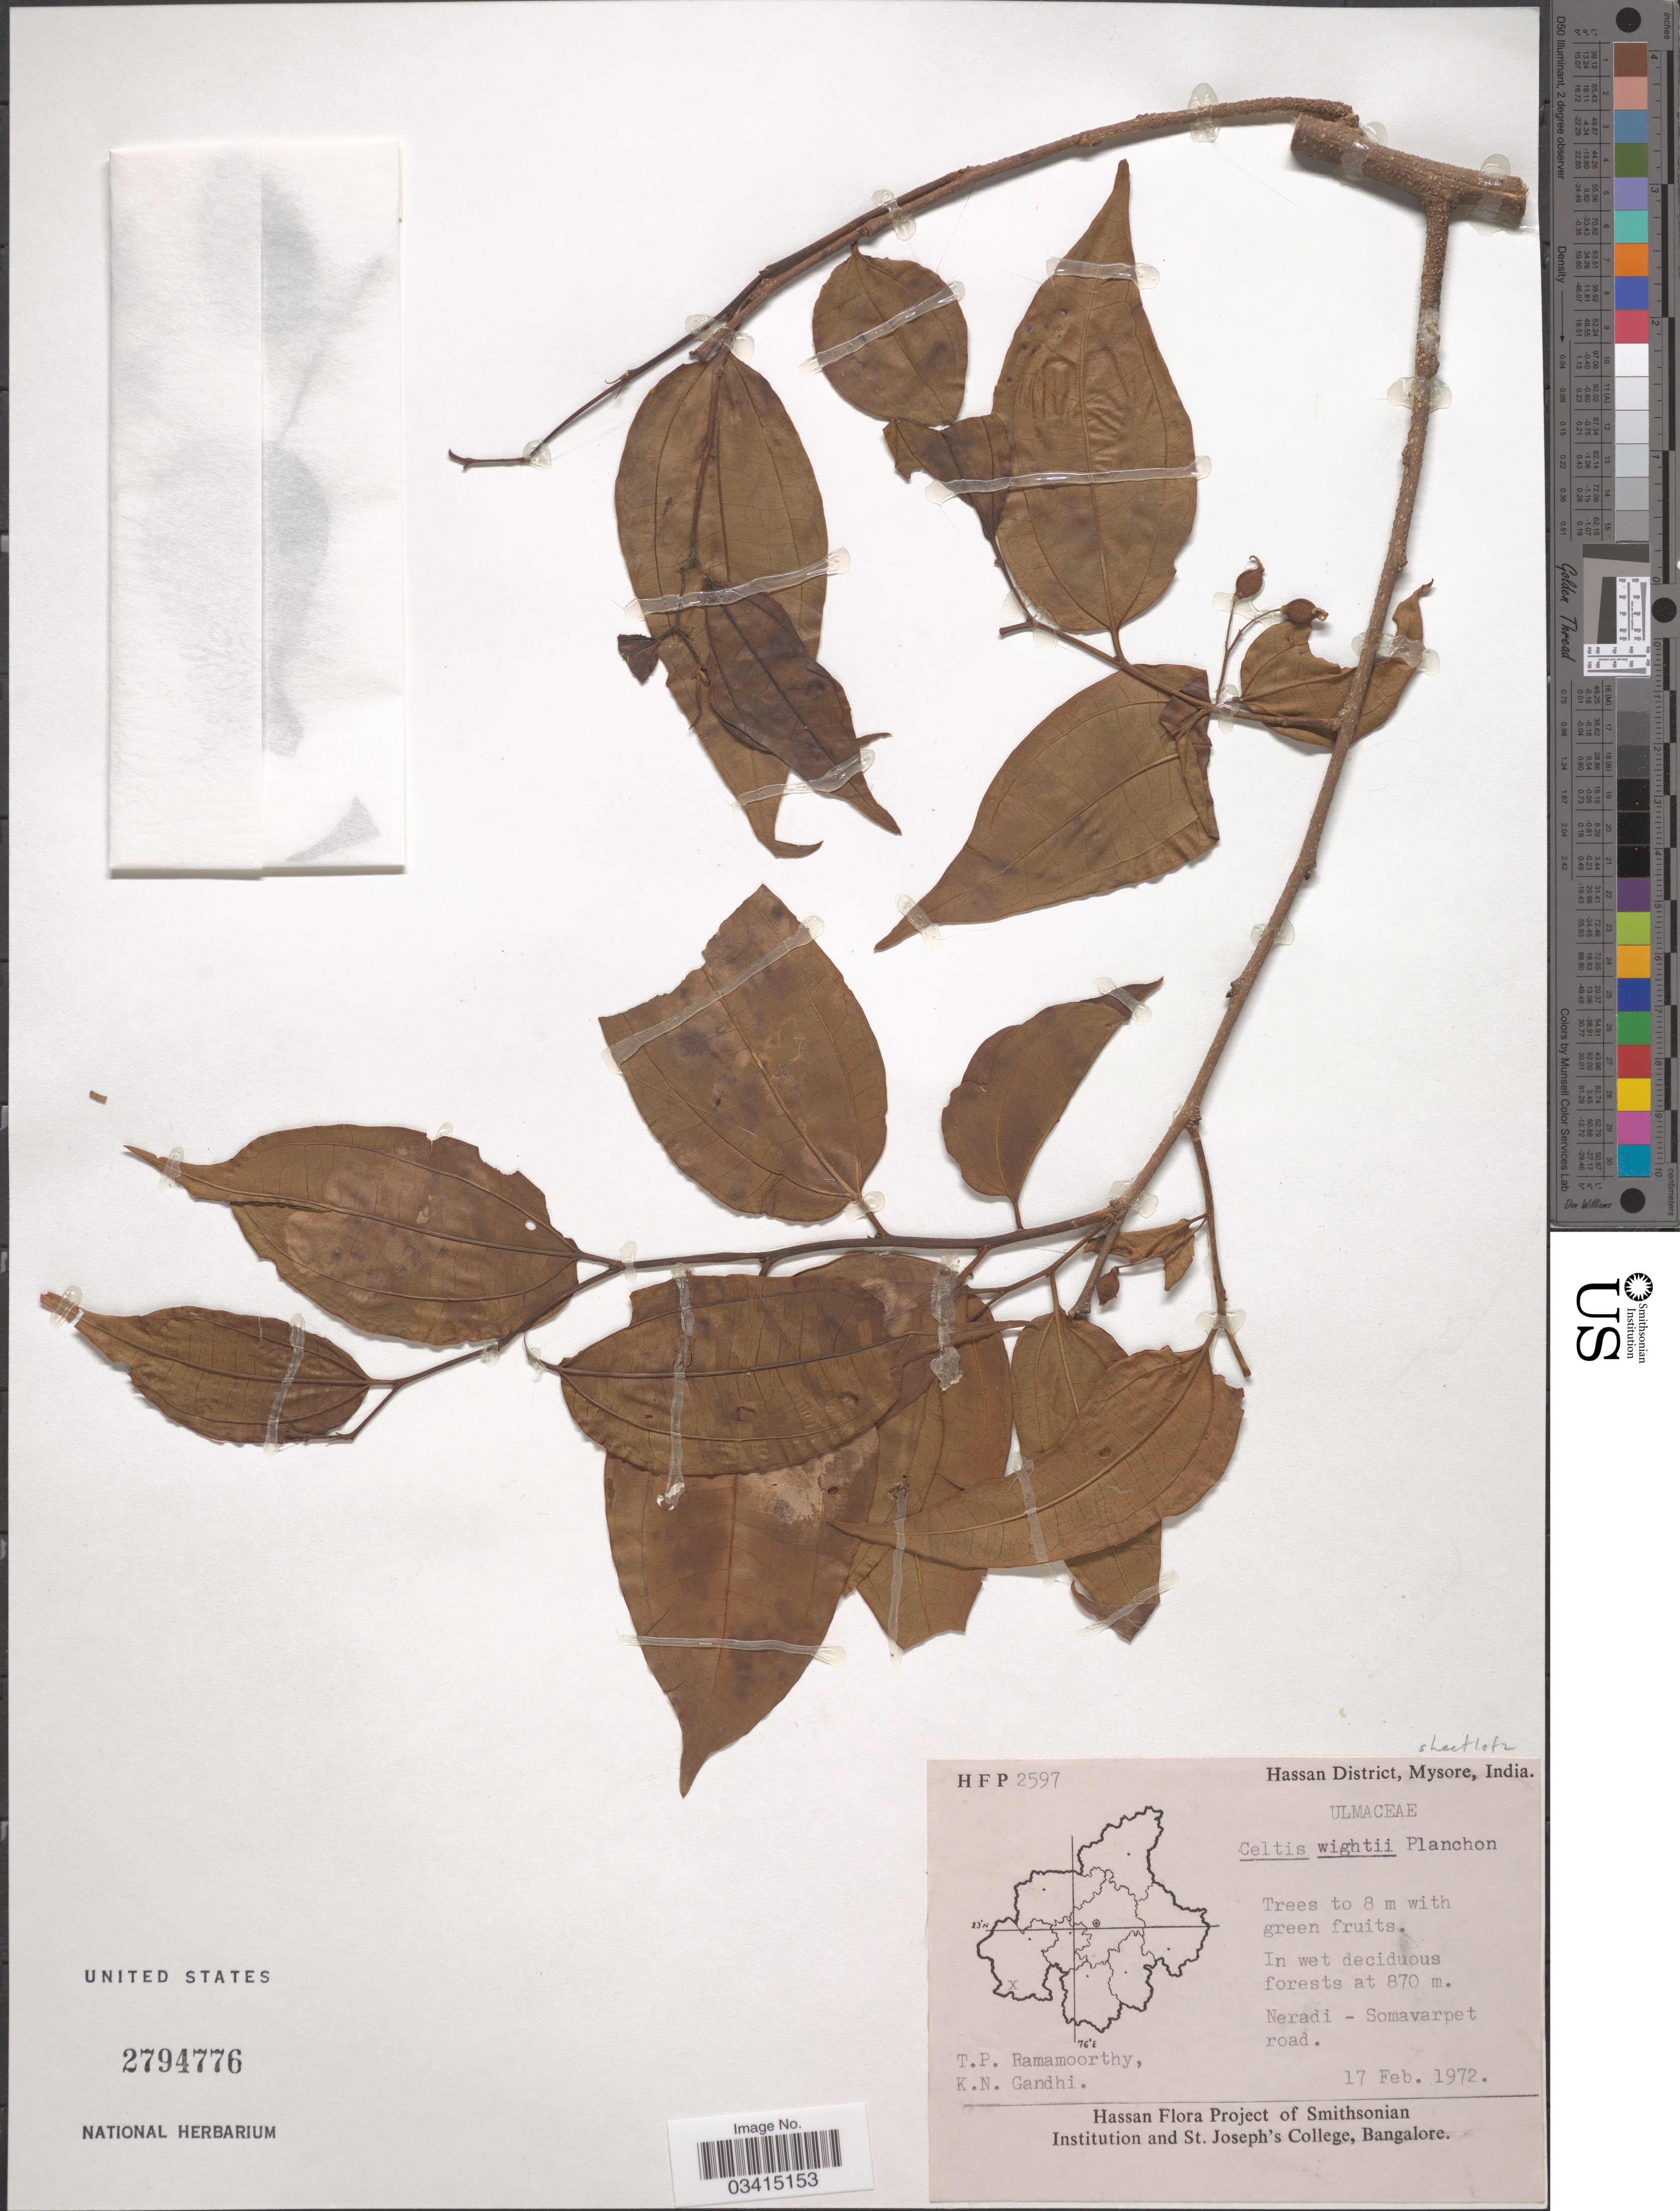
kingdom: Plantae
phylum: Tracheophyta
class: Magnoliopsida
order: Rosales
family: Cannabaceae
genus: Celtis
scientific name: Celtis philippensis var. wightii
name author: (Planch.) Soepadmo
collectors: T. P. Ramamoorthy & K. N. Gandhi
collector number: HFP2597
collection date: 1972-02-17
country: India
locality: Hassan District, Mysore. Neradi - Somavarpet road.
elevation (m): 870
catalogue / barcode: US 2794776